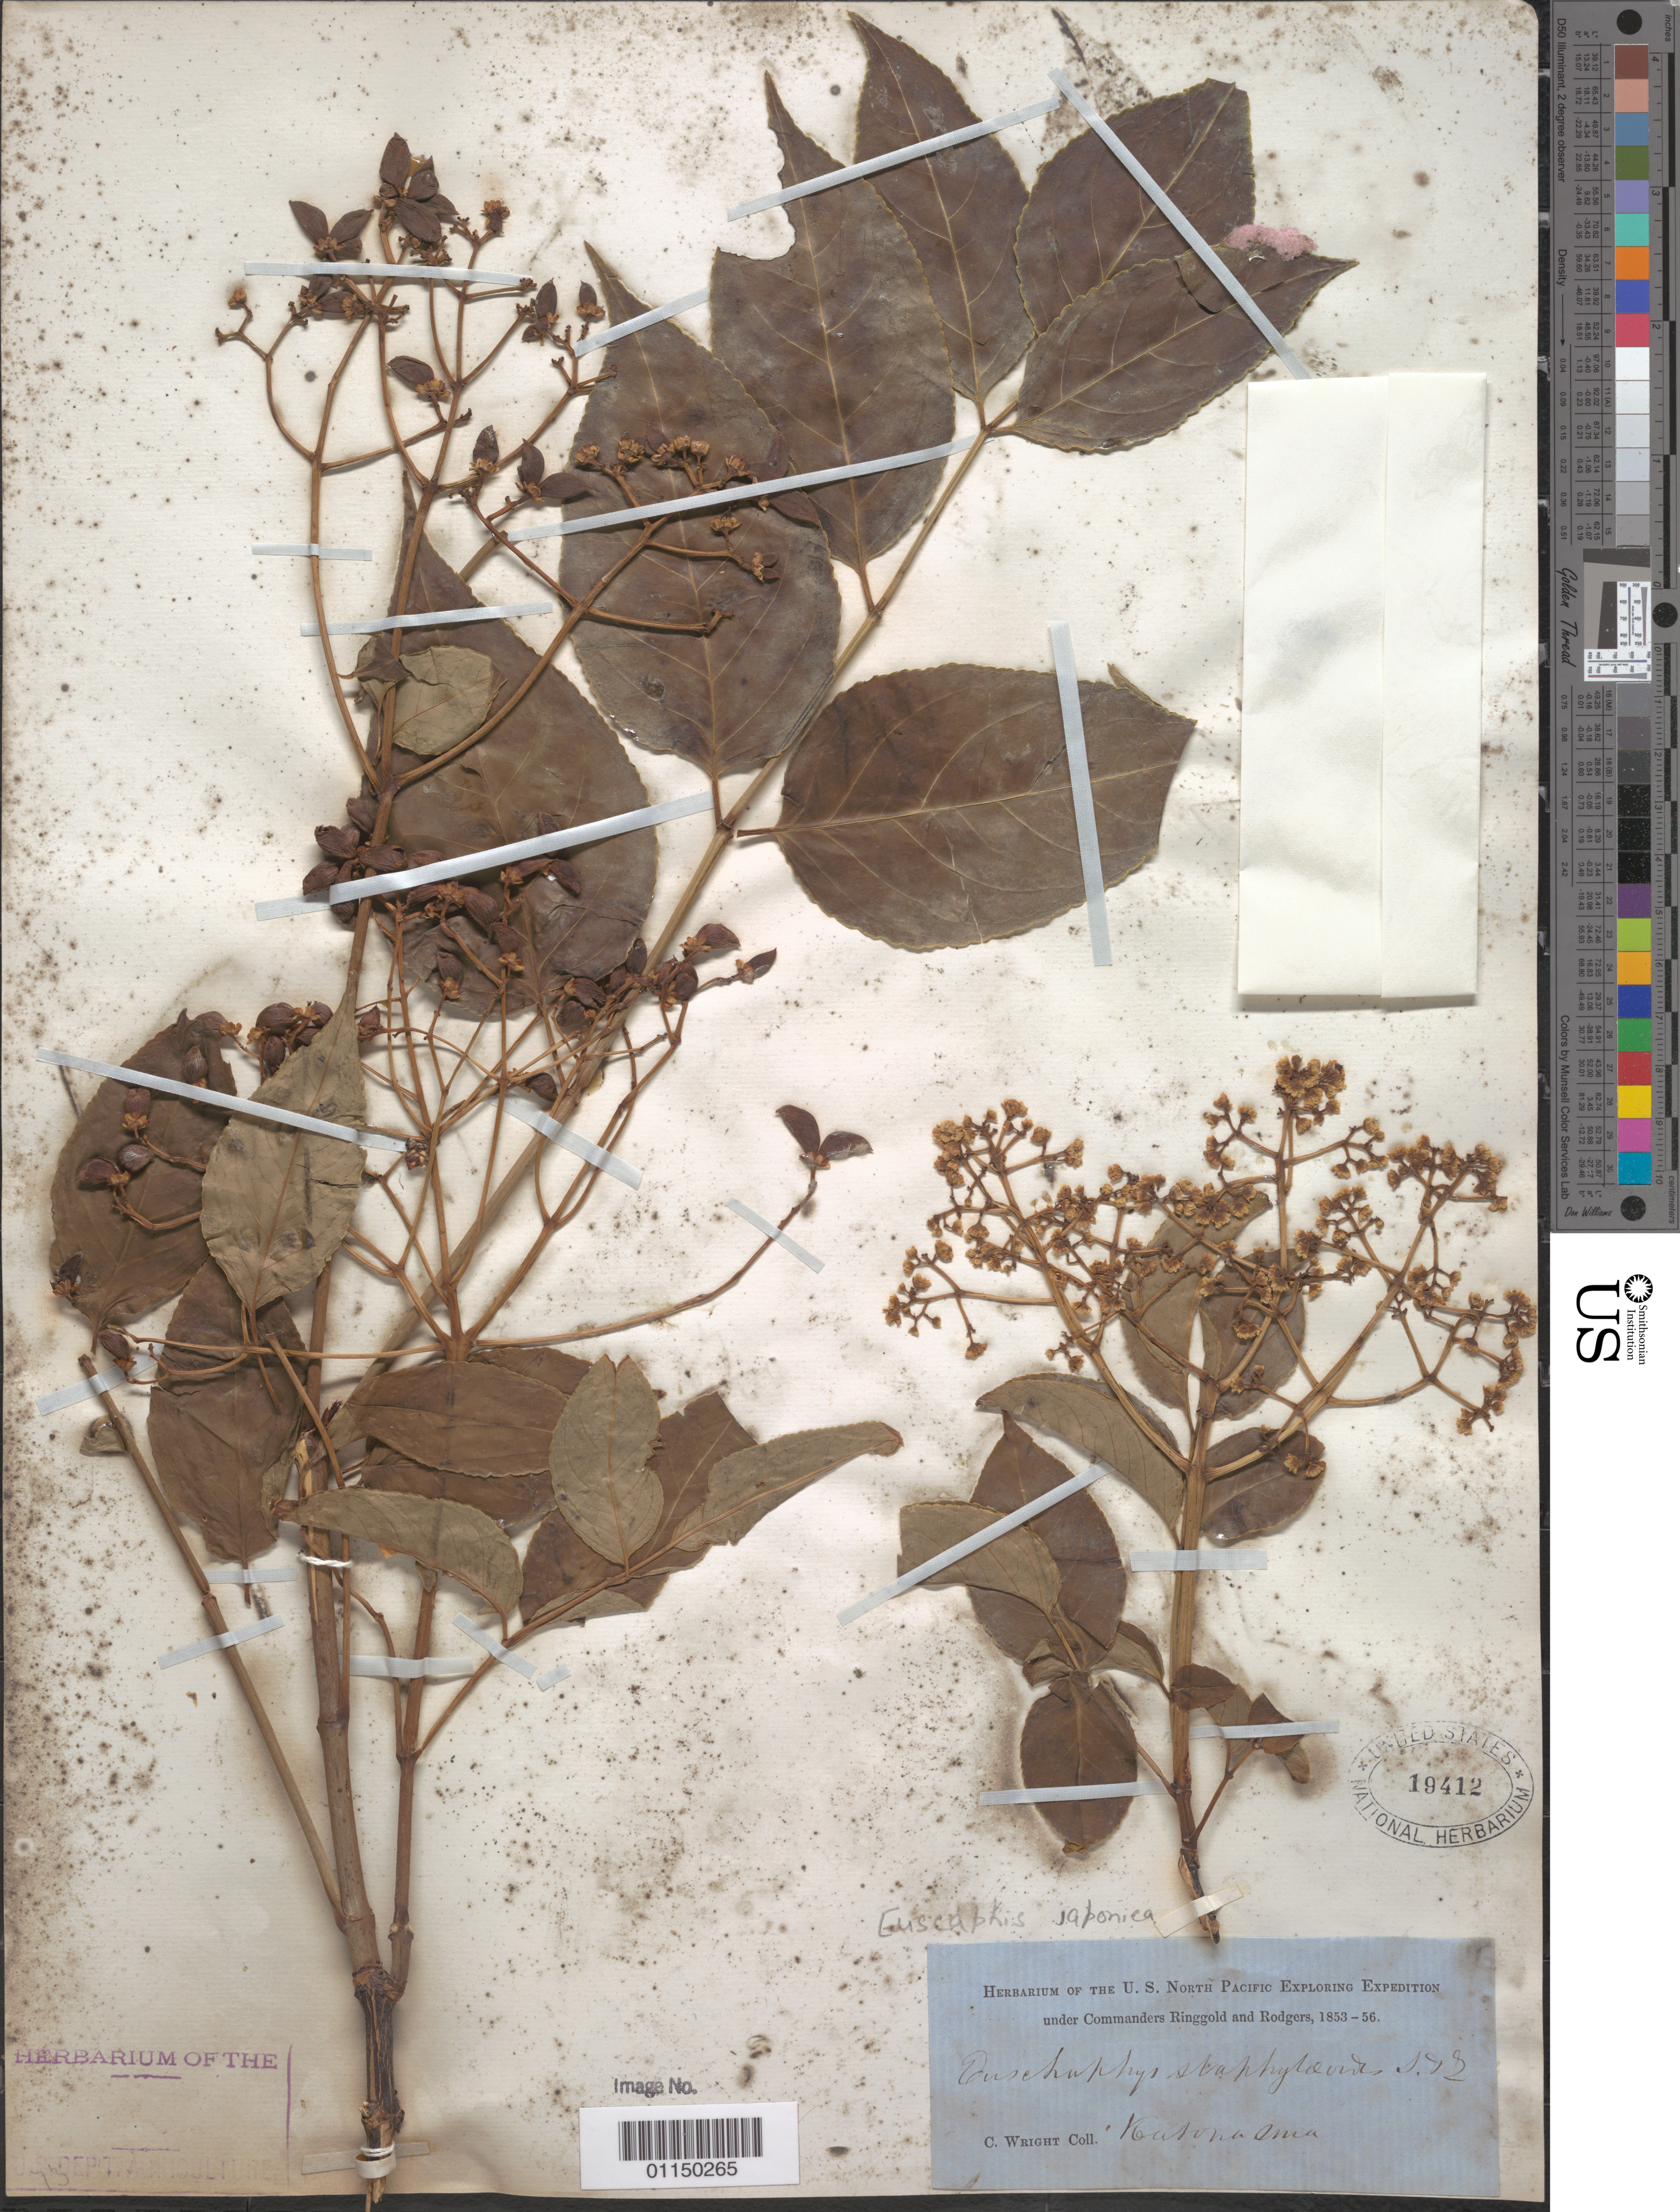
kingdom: Plantae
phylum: Tracheophyta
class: Magnoliopsida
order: Crossosomatales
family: Staphyleaceae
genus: Euscaphis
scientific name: Euscaphis japonica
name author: (Thunb.) Kanitz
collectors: C. Wright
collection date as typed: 1853 to -- --- 1856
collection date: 1853/1856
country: Japan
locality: Katonasima.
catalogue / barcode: US 19412